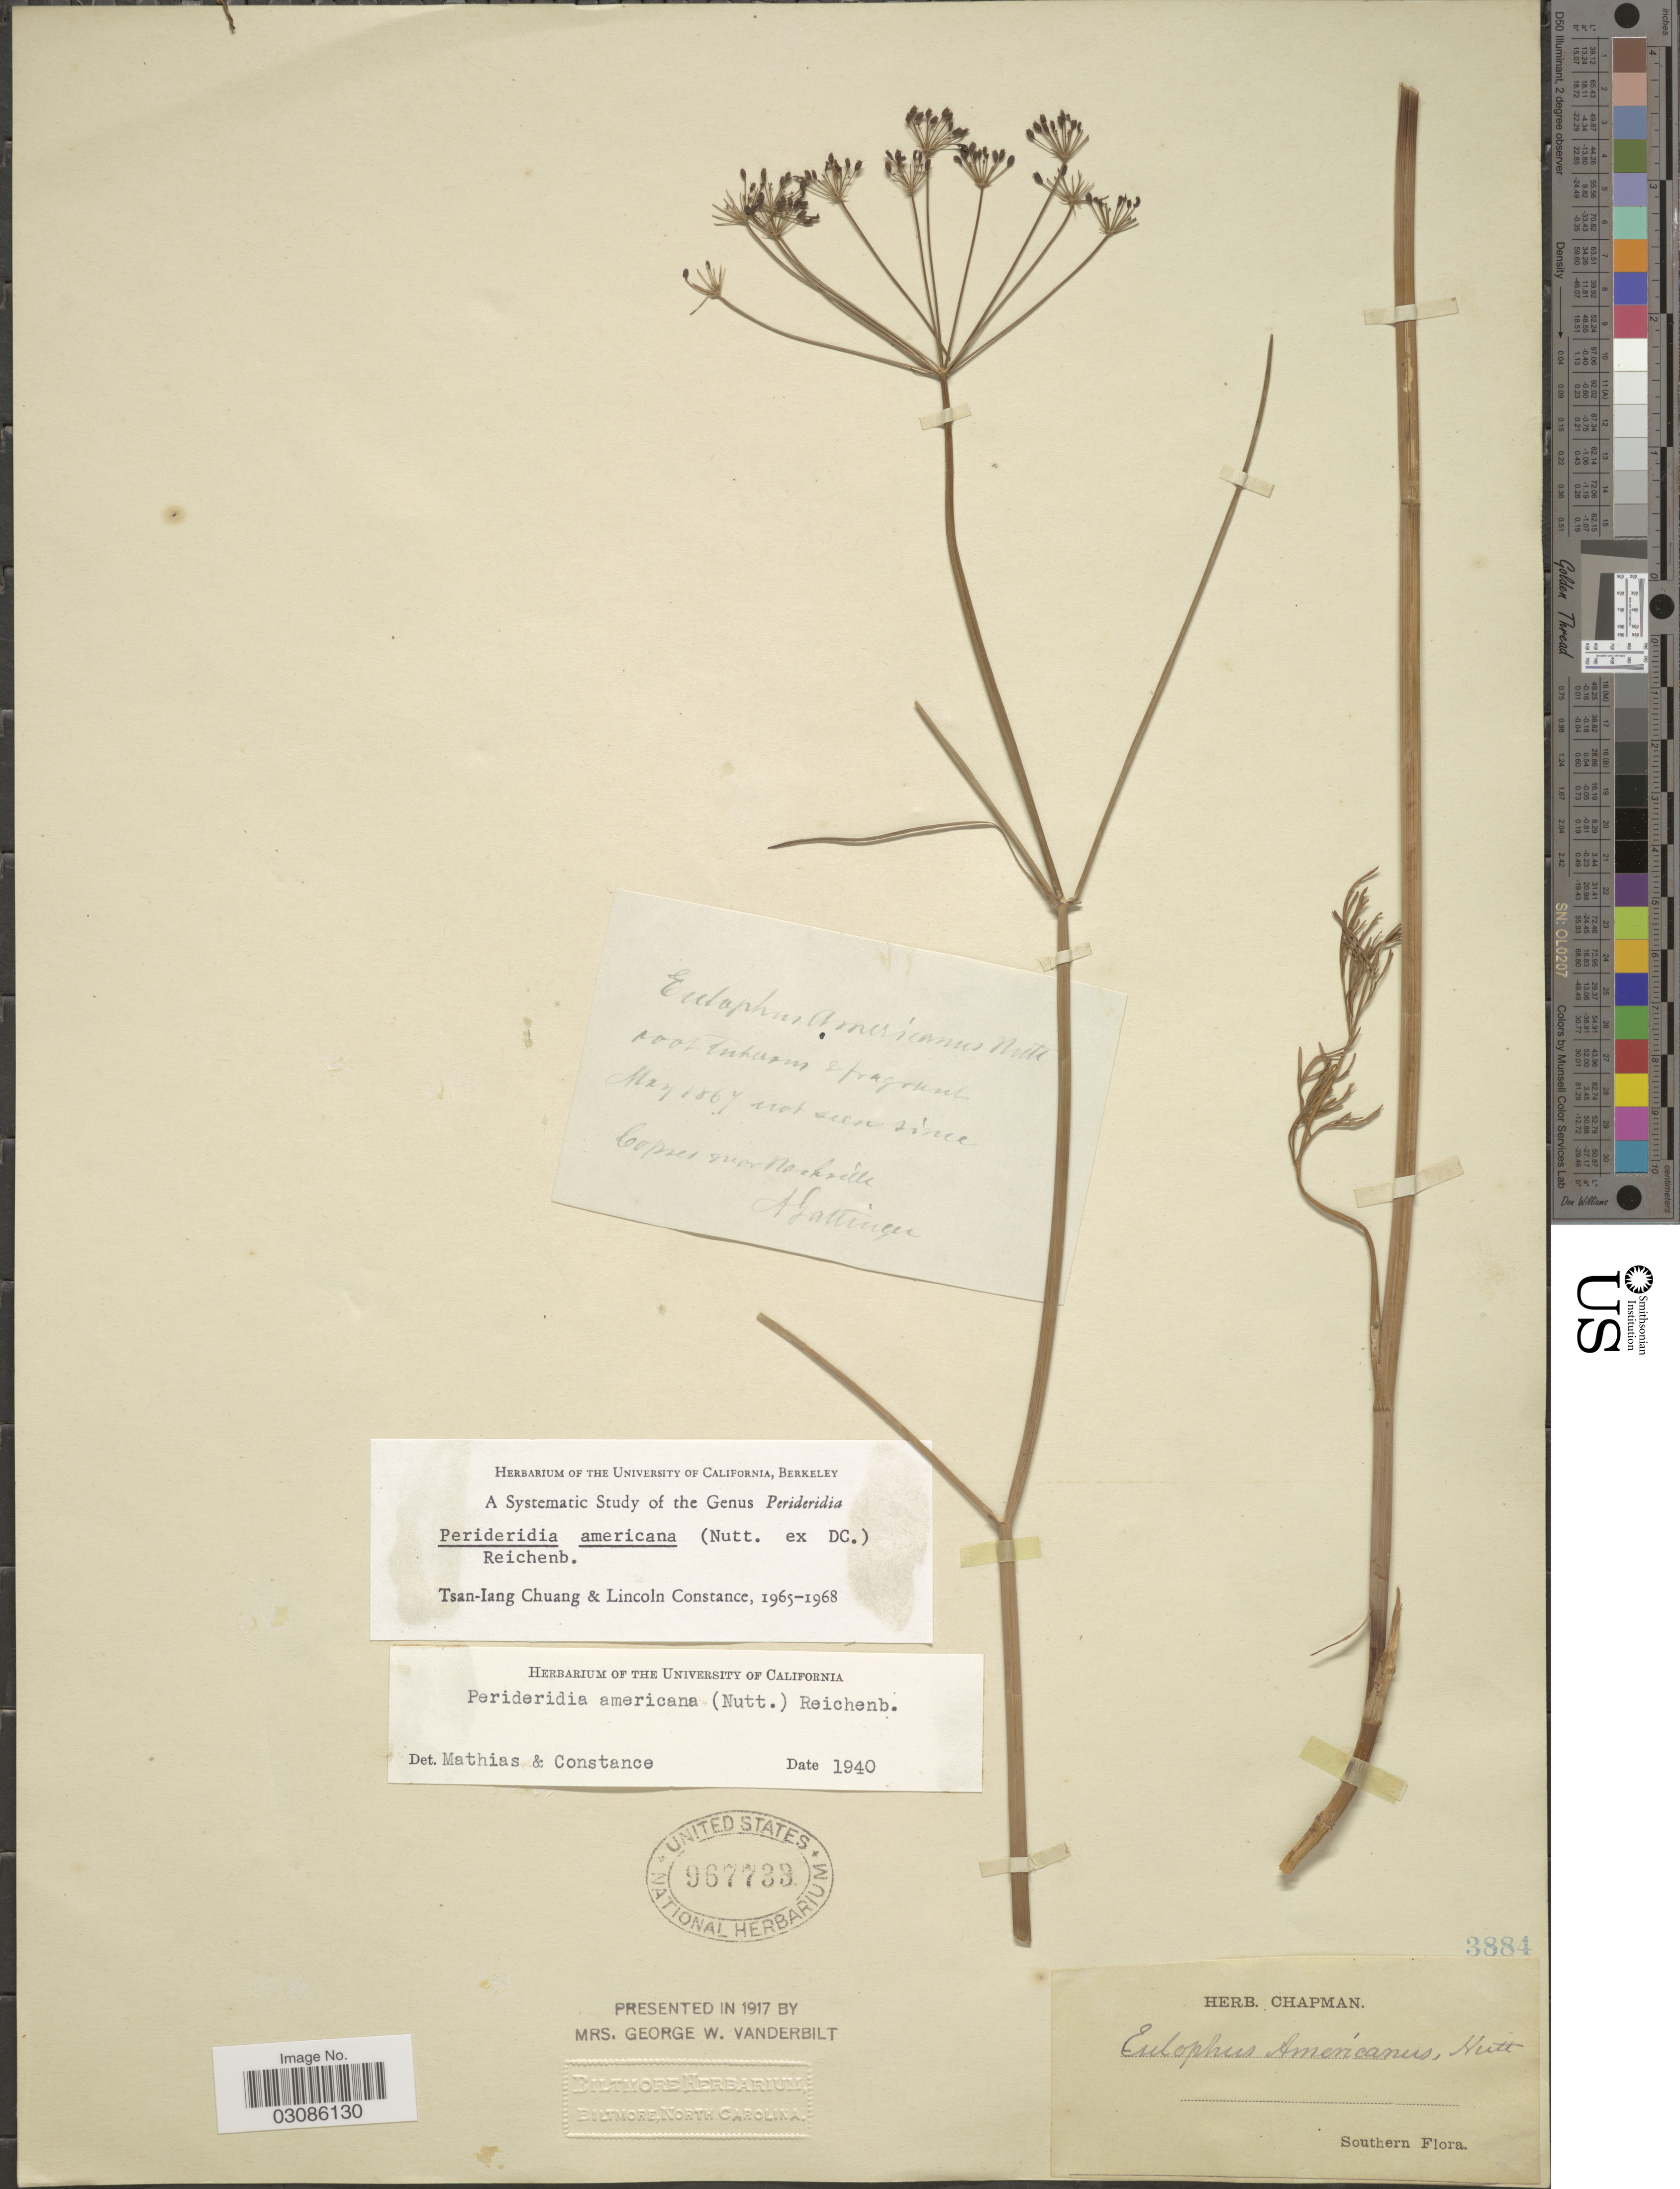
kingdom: Plantae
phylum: Tracheophyta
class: Magnoliopsida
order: Apiales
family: Apiaceae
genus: Perideridia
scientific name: Perideridia americana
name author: (Nutt. ex DC.) Rchb. ex Steud.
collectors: ex herb. Chapman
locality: Southern.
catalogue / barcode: US 967733